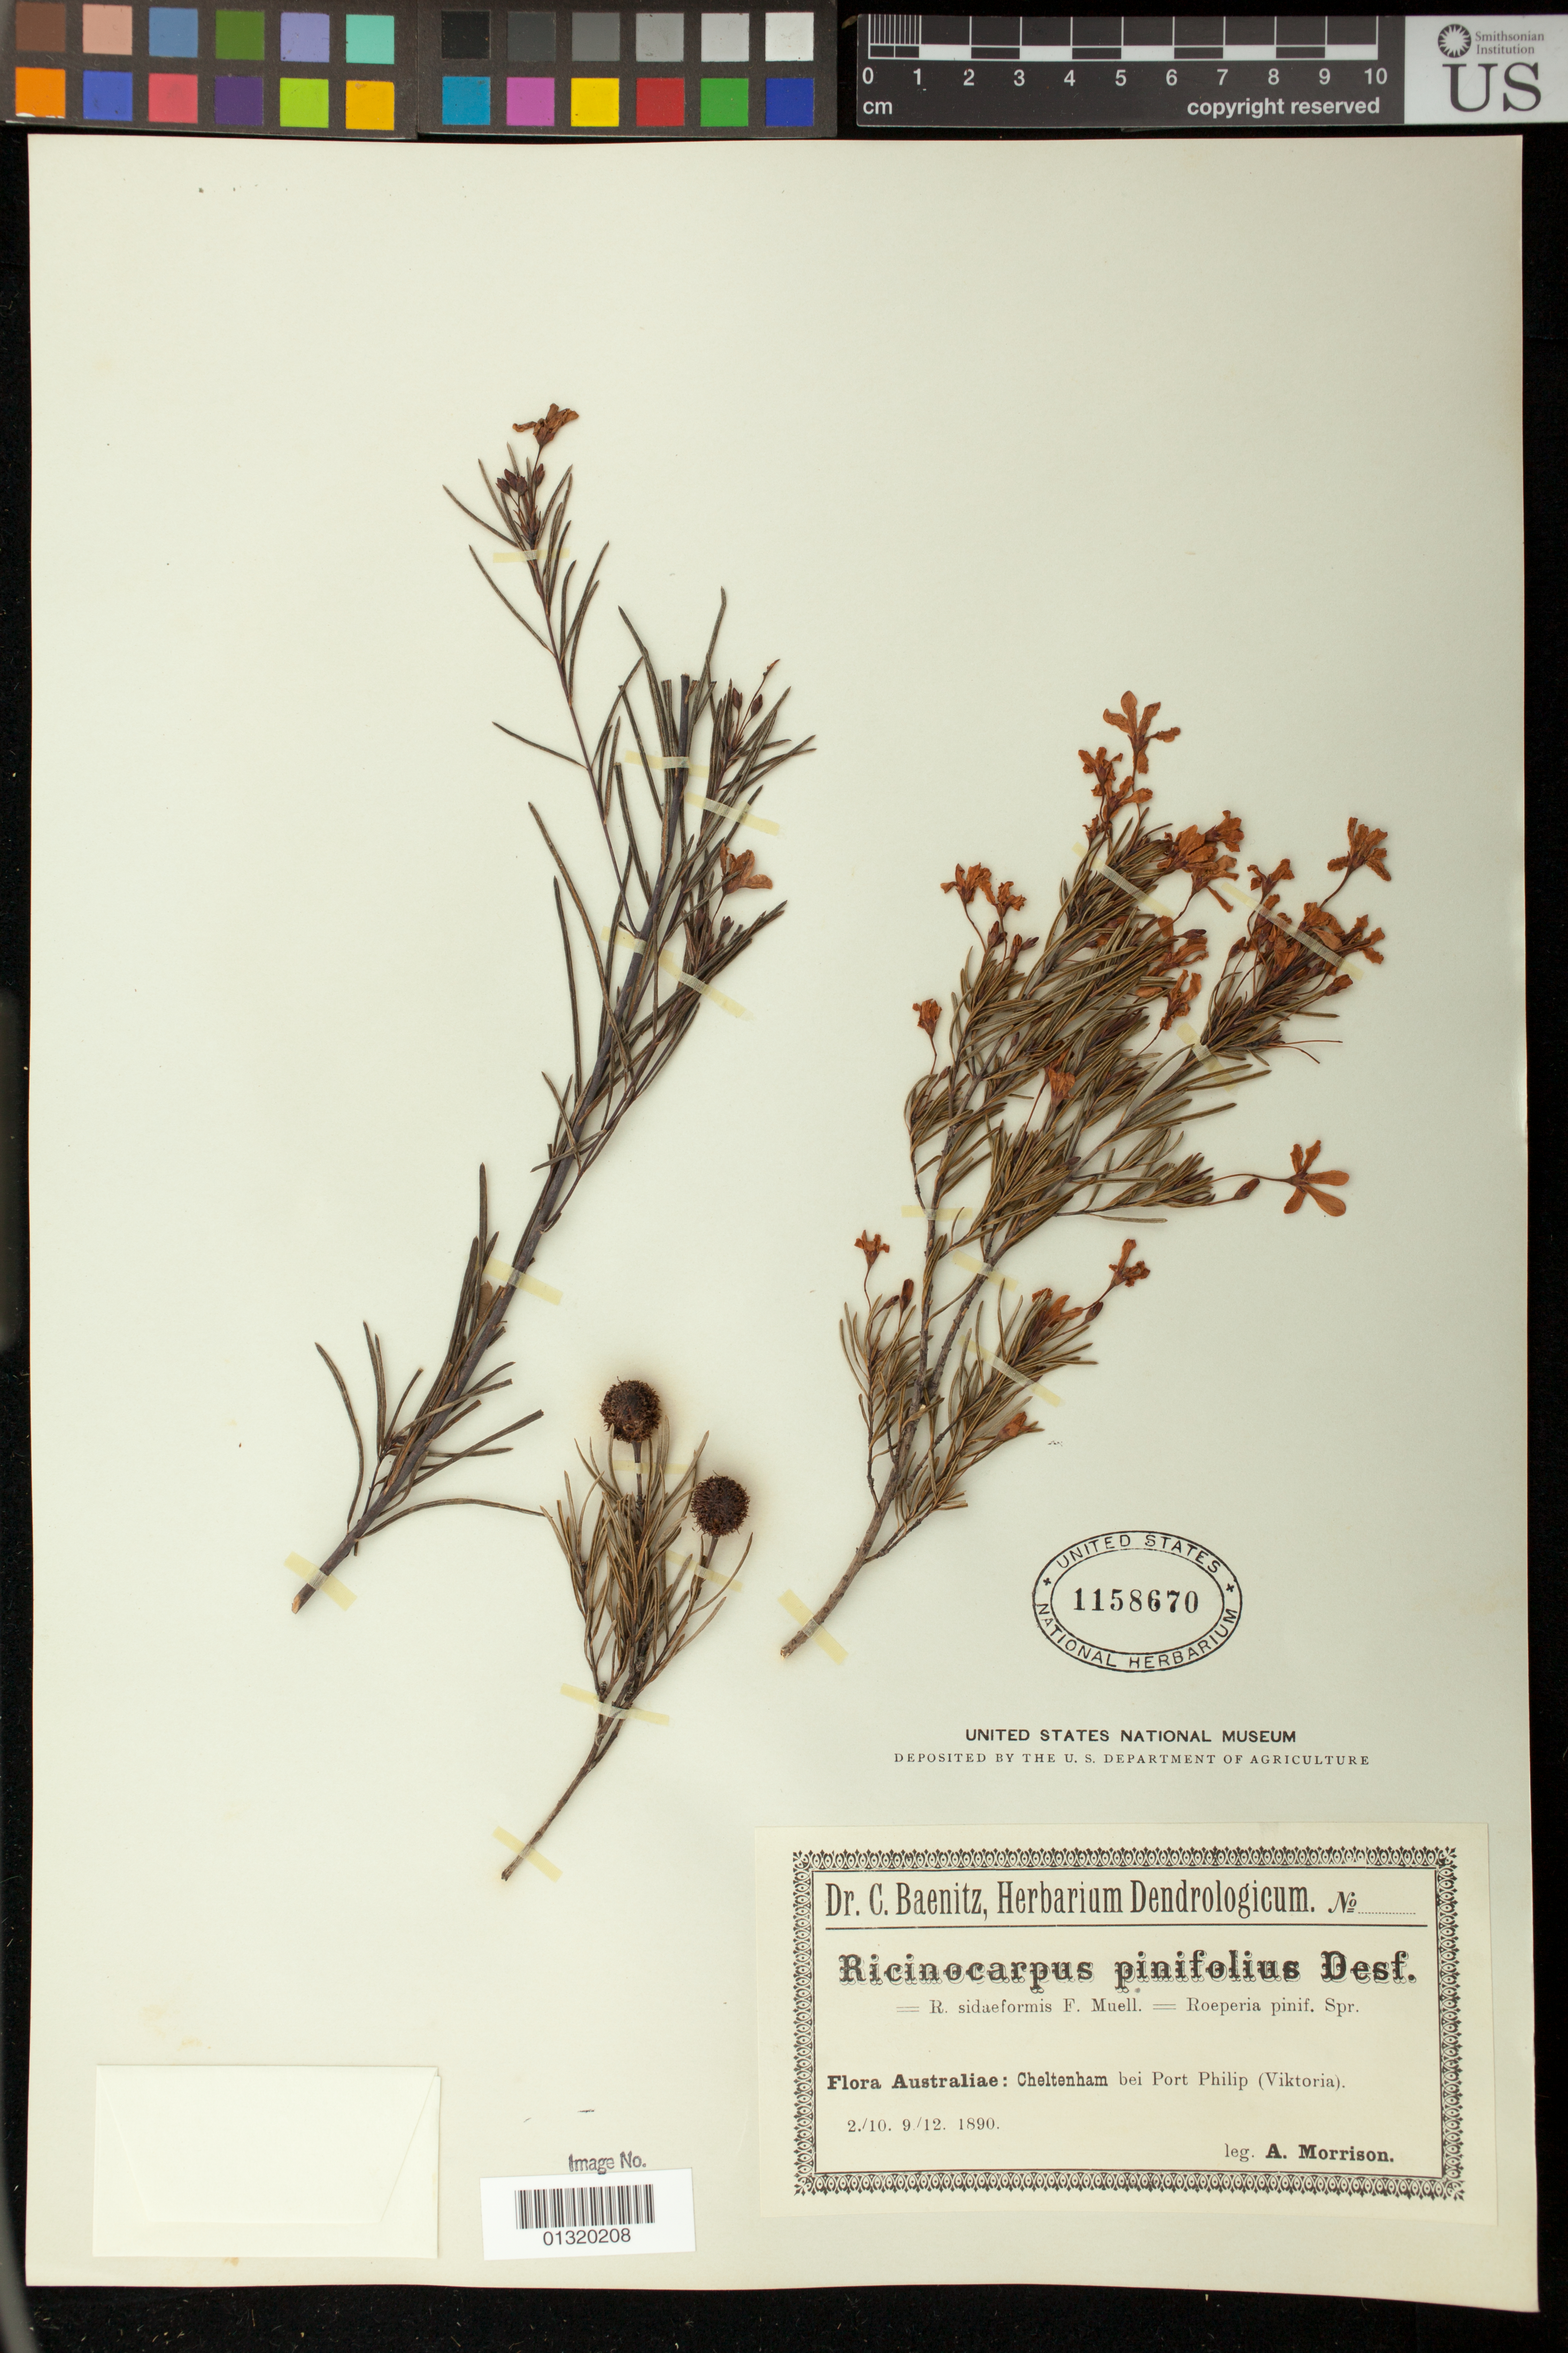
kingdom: Plantae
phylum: Tracheophyta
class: Magnoliopsida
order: Malpighiales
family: Euphorbiaceae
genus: Ricinocarpos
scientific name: Ricinocarpos pinifolius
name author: Desf.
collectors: A. Morrison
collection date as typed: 2./10. 9./12. 1890.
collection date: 1890-10-02/1890-12-09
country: Australia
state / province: Victoria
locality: Cheltenham bei Port Philip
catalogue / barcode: US 1158670